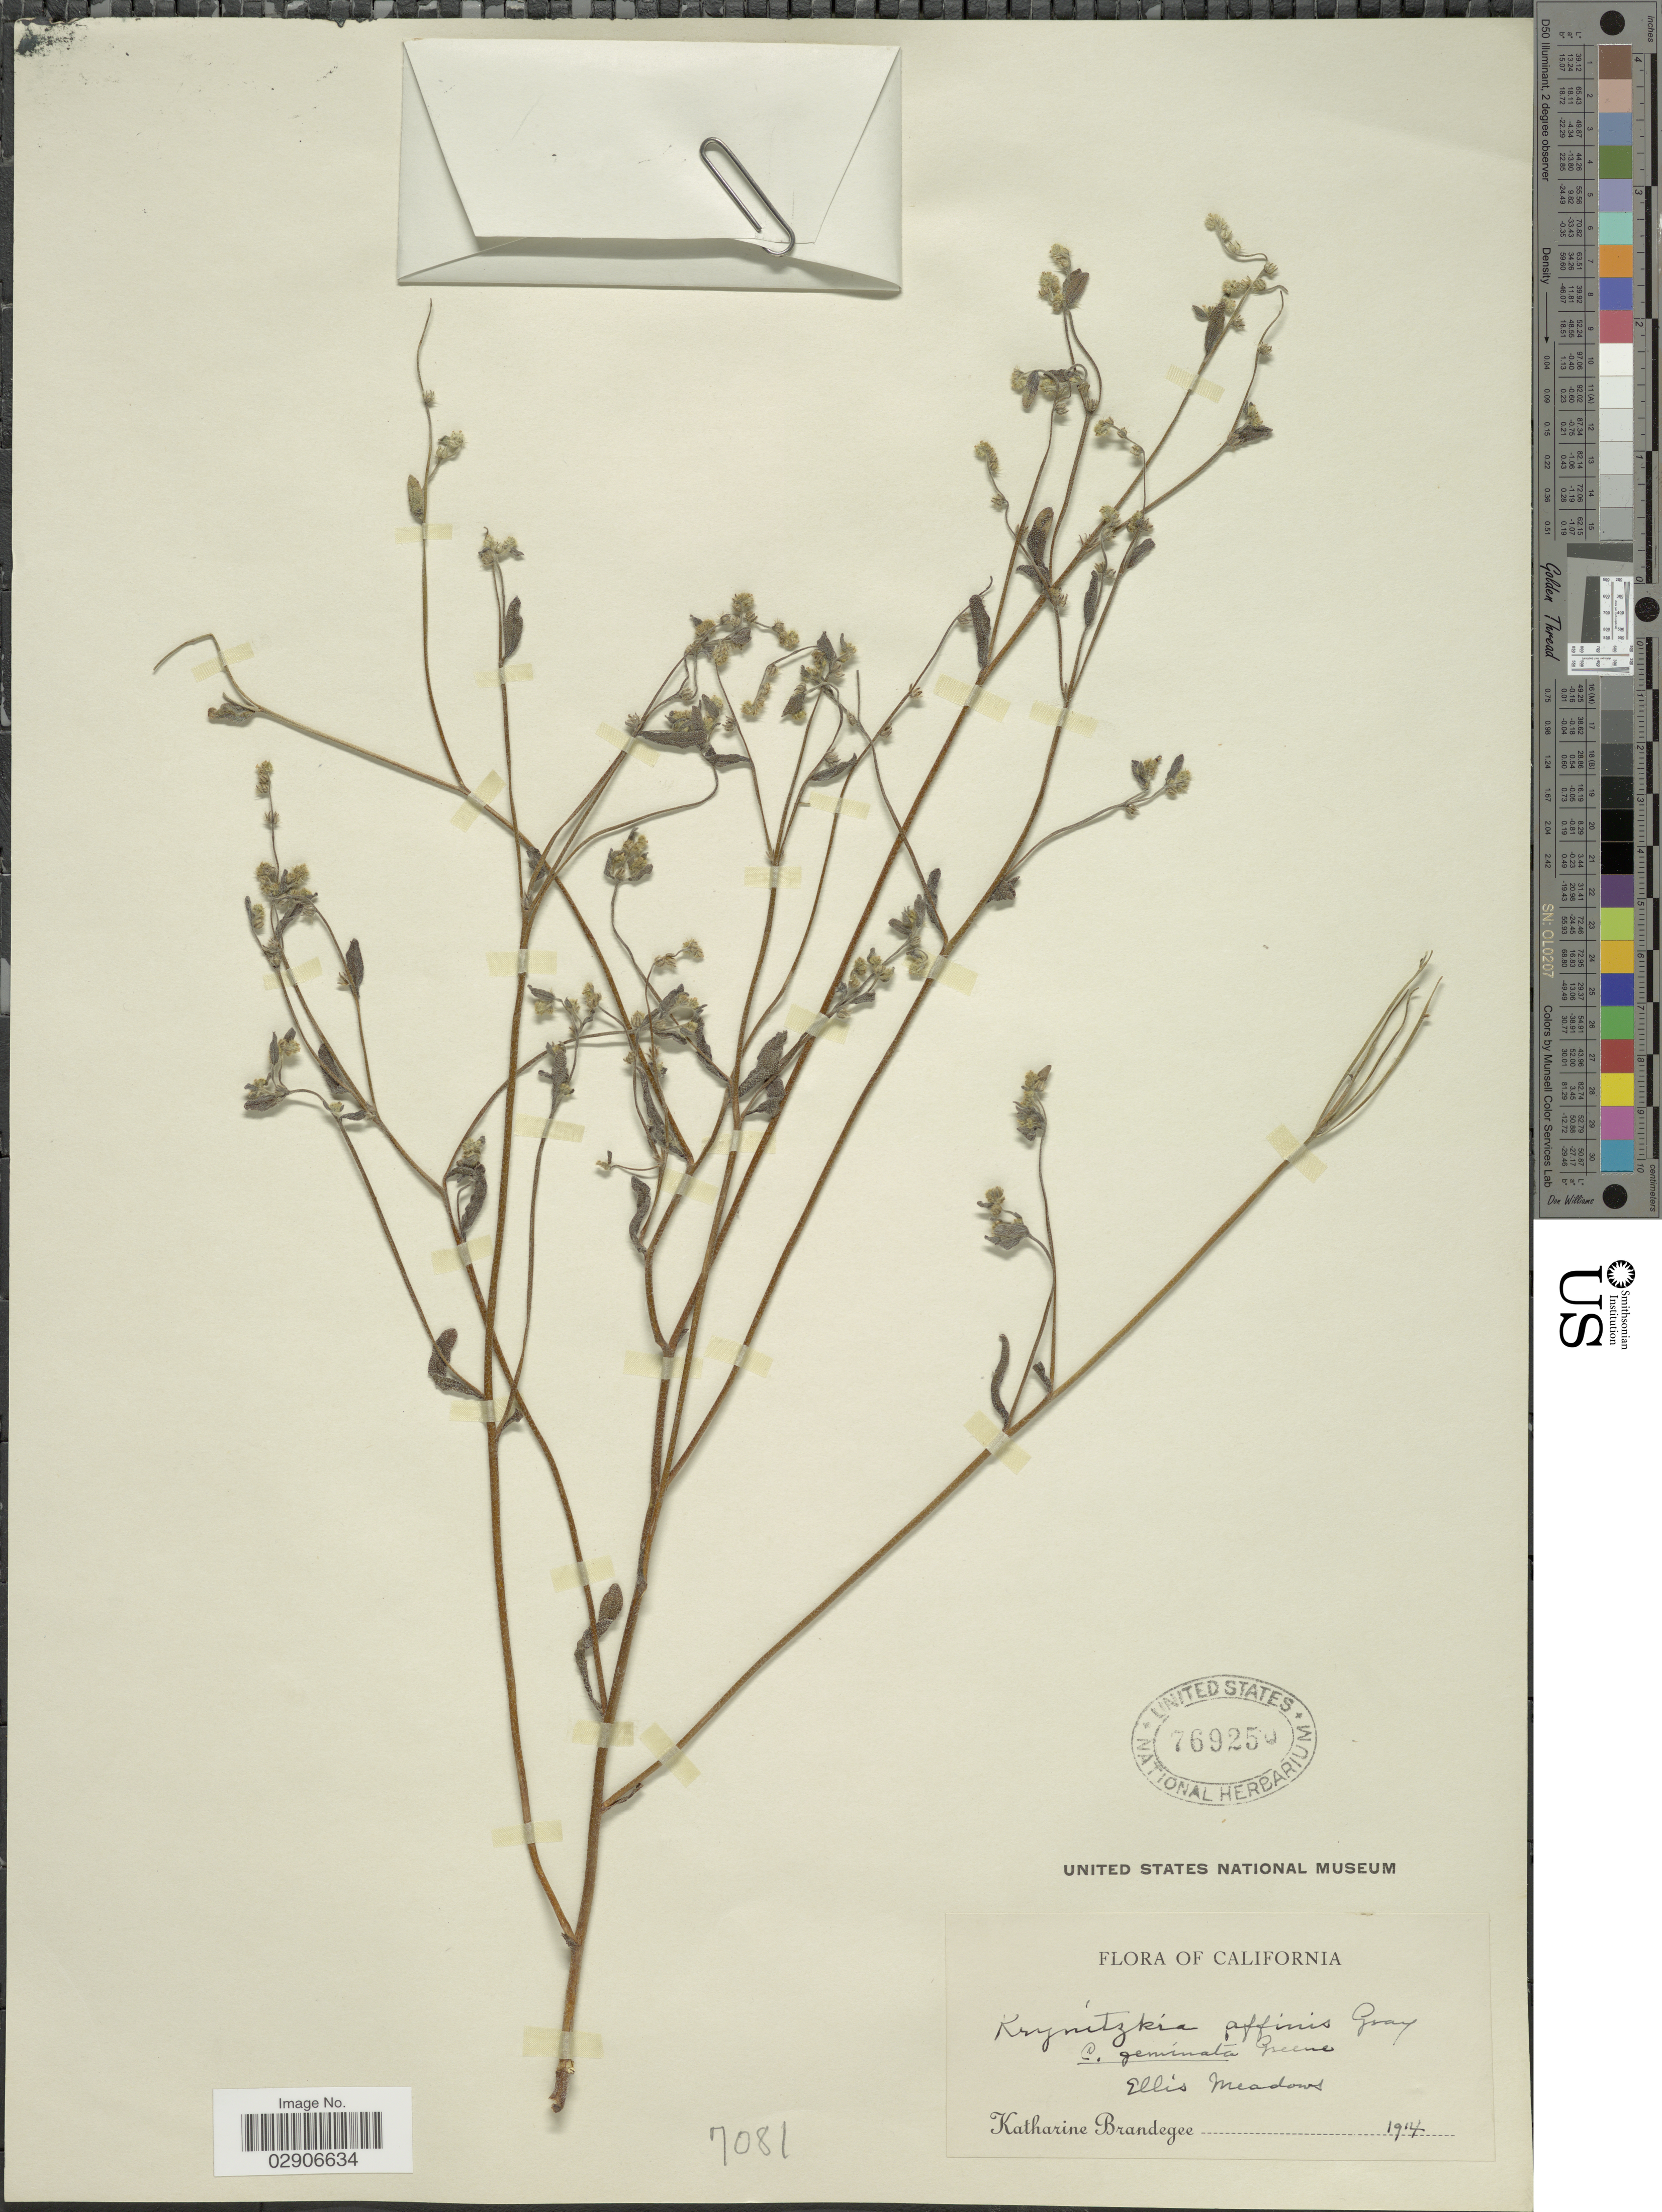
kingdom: Plantae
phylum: Tracheophyta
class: Magnoliopsida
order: Boraginales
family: Boraginaceae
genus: Cryptantha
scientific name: Cryptantha affinis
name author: (A. Gray) Greene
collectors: M. K. Brandegee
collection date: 1914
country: United States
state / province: California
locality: Ellis Meadows, California.